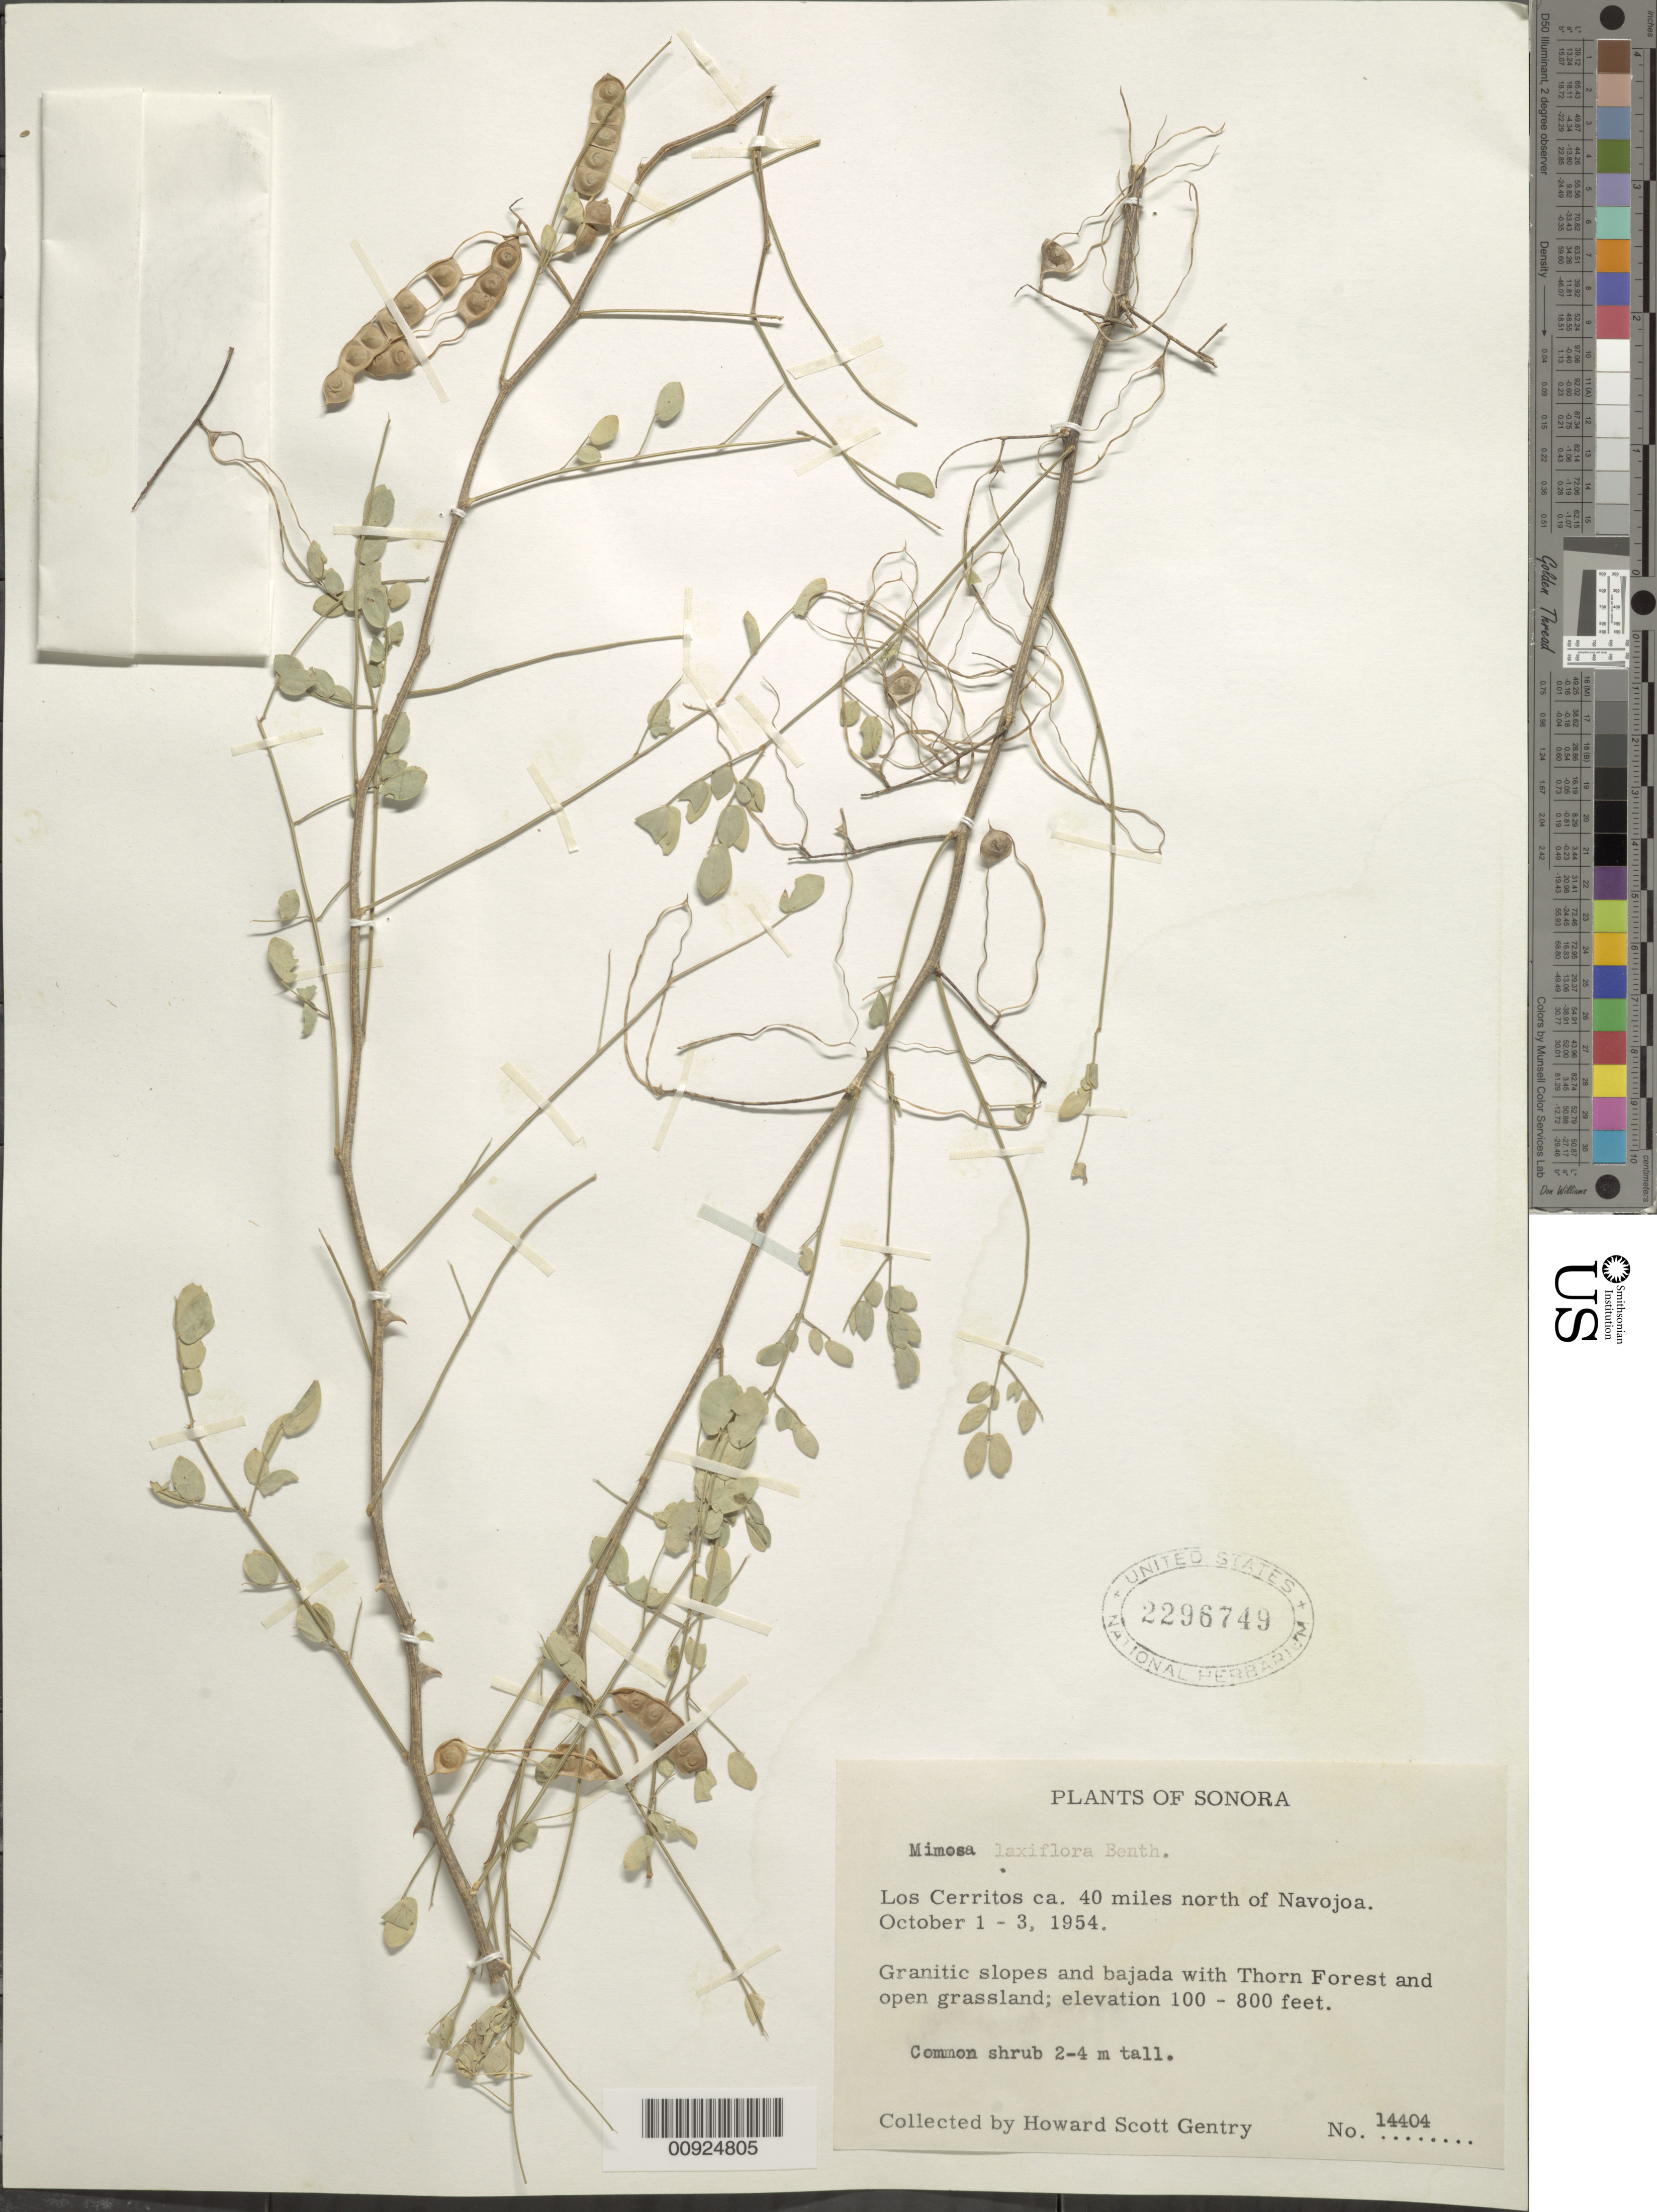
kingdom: Plantae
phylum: Tracheophyta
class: Magnoliopsida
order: Fabales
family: Fabaceae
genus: Mimosa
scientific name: Mimosa laxiflora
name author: Benth.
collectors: H. S. Gentry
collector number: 14404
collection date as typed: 01 Oct 1954 to 03 Oct 1954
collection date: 1954-10-01/1954-10-03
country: Mexico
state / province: Sonora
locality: Los Cerritos ca. 40 miles north of Navojoa.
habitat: Granitic slopes and bajada with Thorn Forest and open grassland.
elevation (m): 30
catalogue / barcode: US 2296749